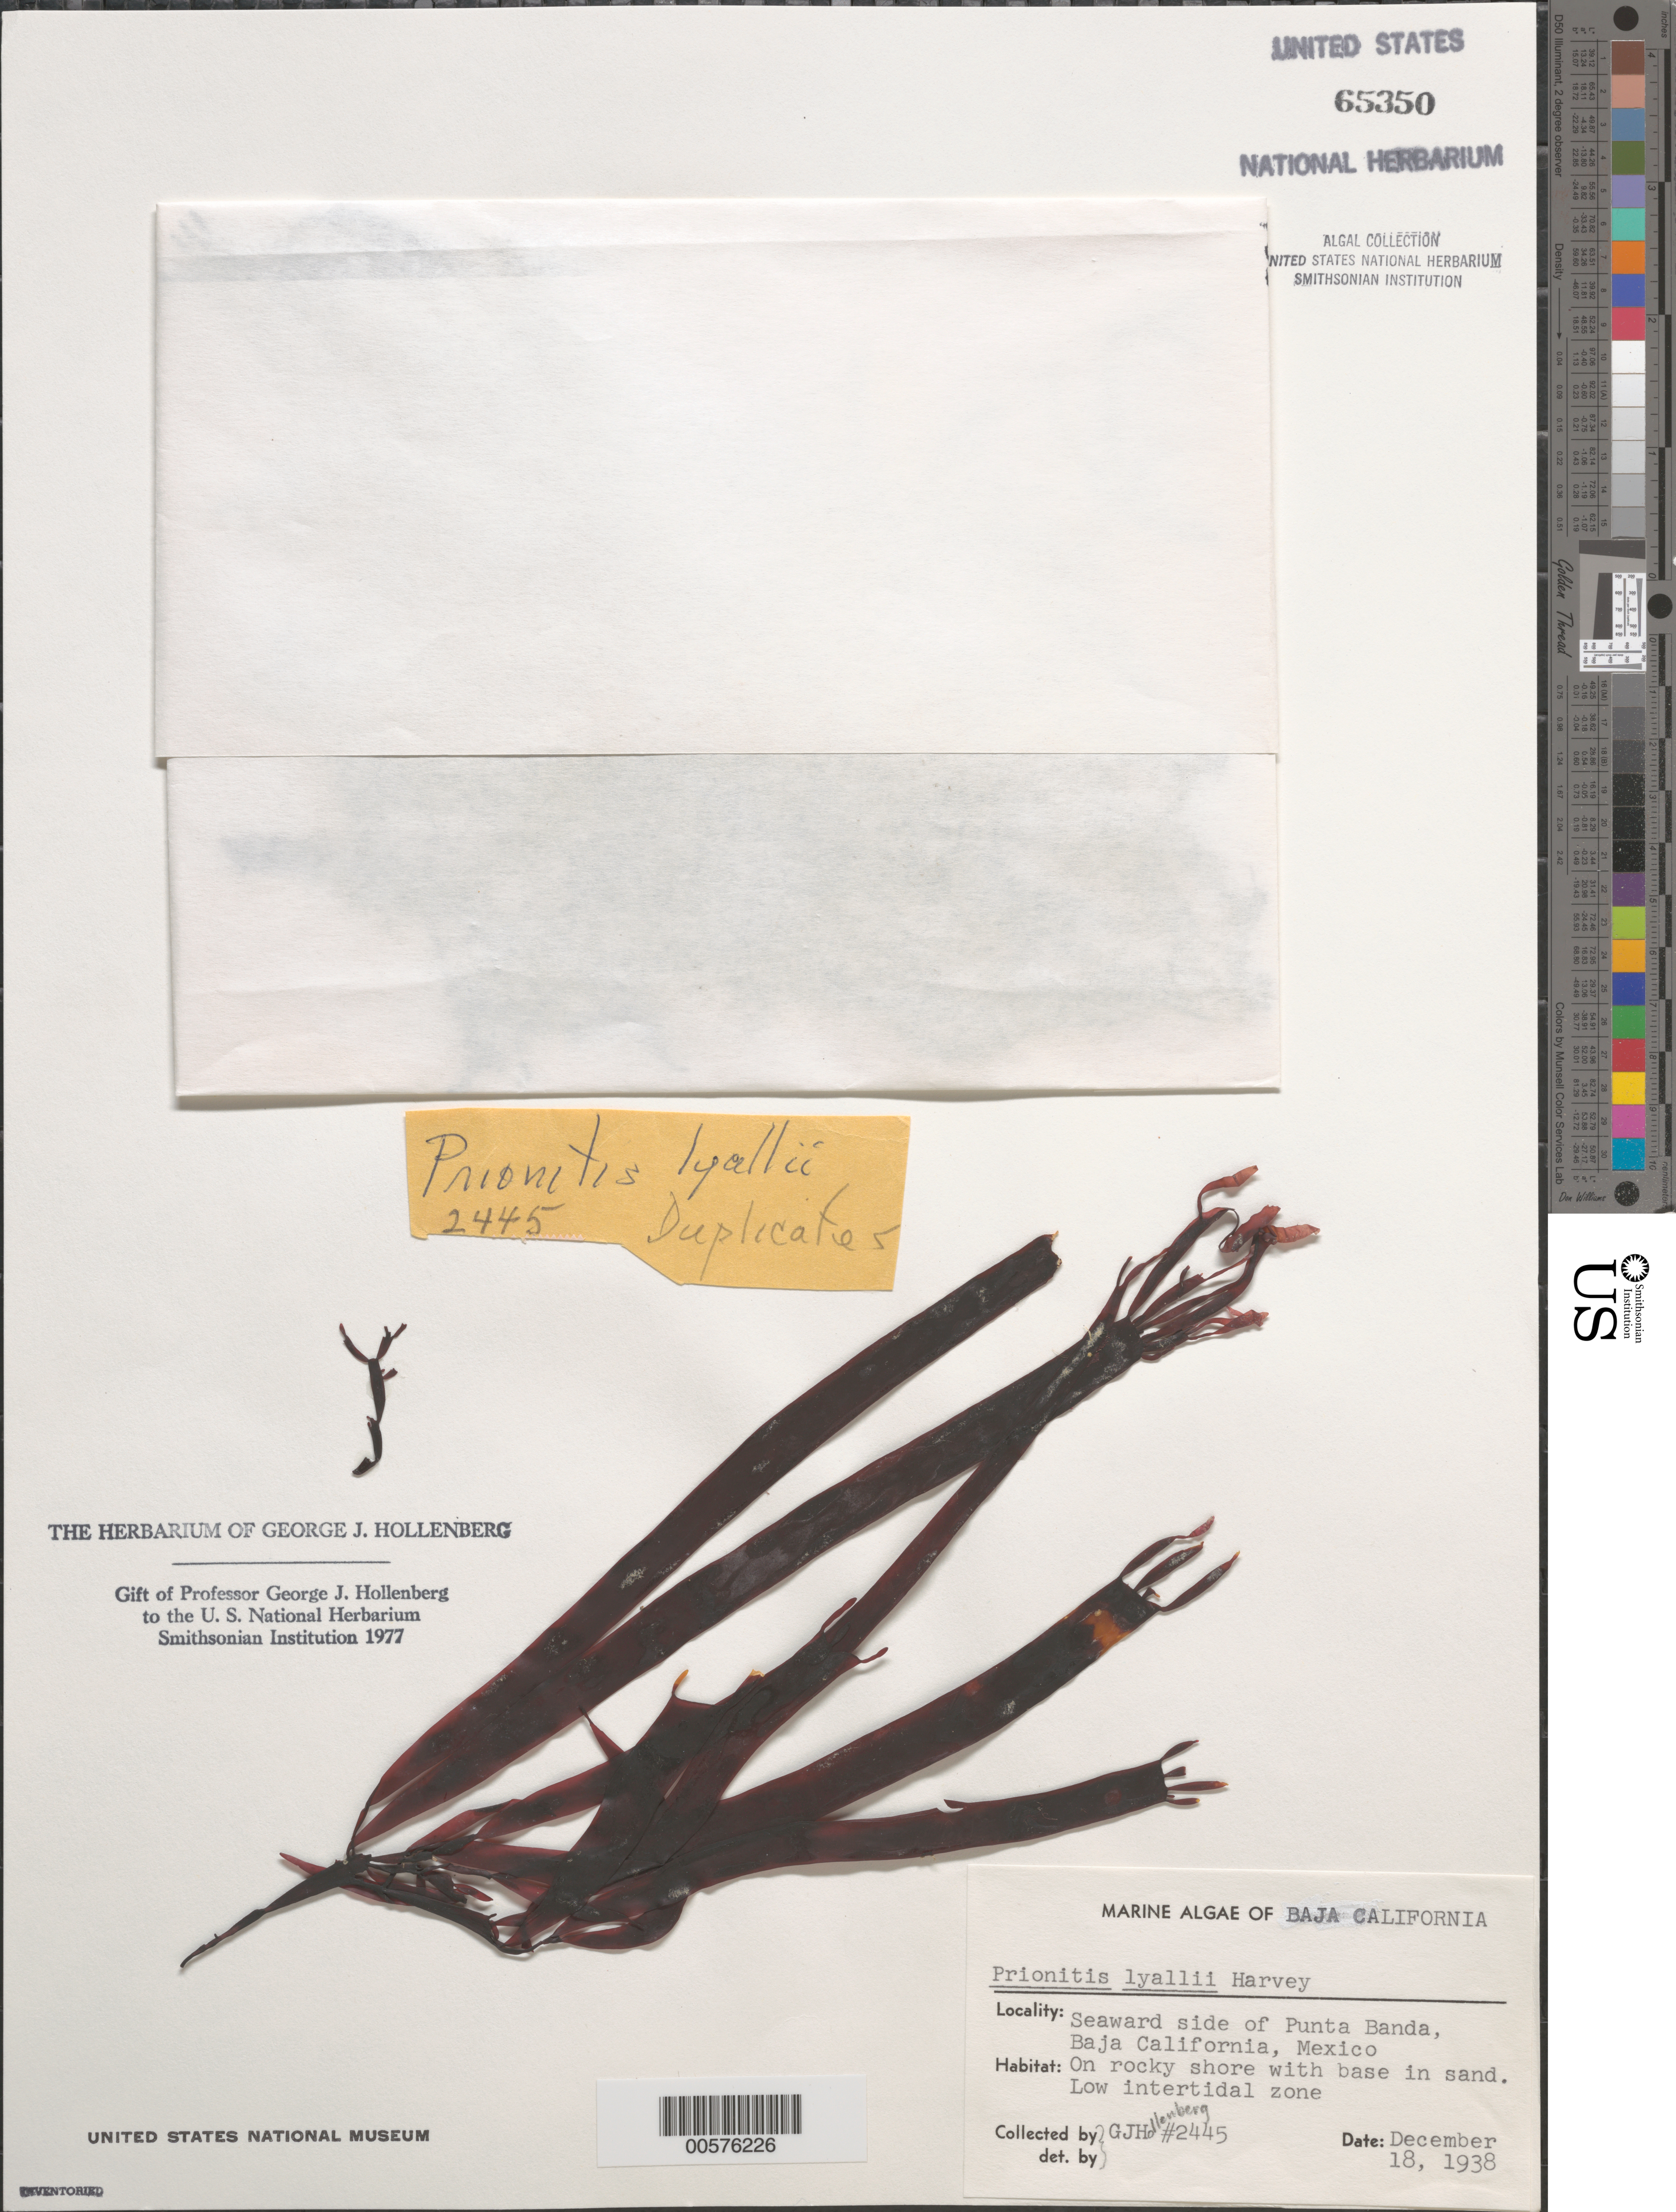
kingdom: Plantae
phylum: Rhodophyta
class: Florideophyceae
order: Cryptonemiales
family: Cryptonemiaceae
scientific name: Prionitis sternbergii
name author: (C. Agardh) J. Agardh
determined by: Algae name updating Project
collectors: G. Hollenberg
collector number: GJH 2445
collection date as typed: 18 Dec 1938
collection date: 1938-12-18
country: Mexico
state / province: Baja California Norte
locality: Seaward side of Punta Banda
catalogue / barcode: US 65350